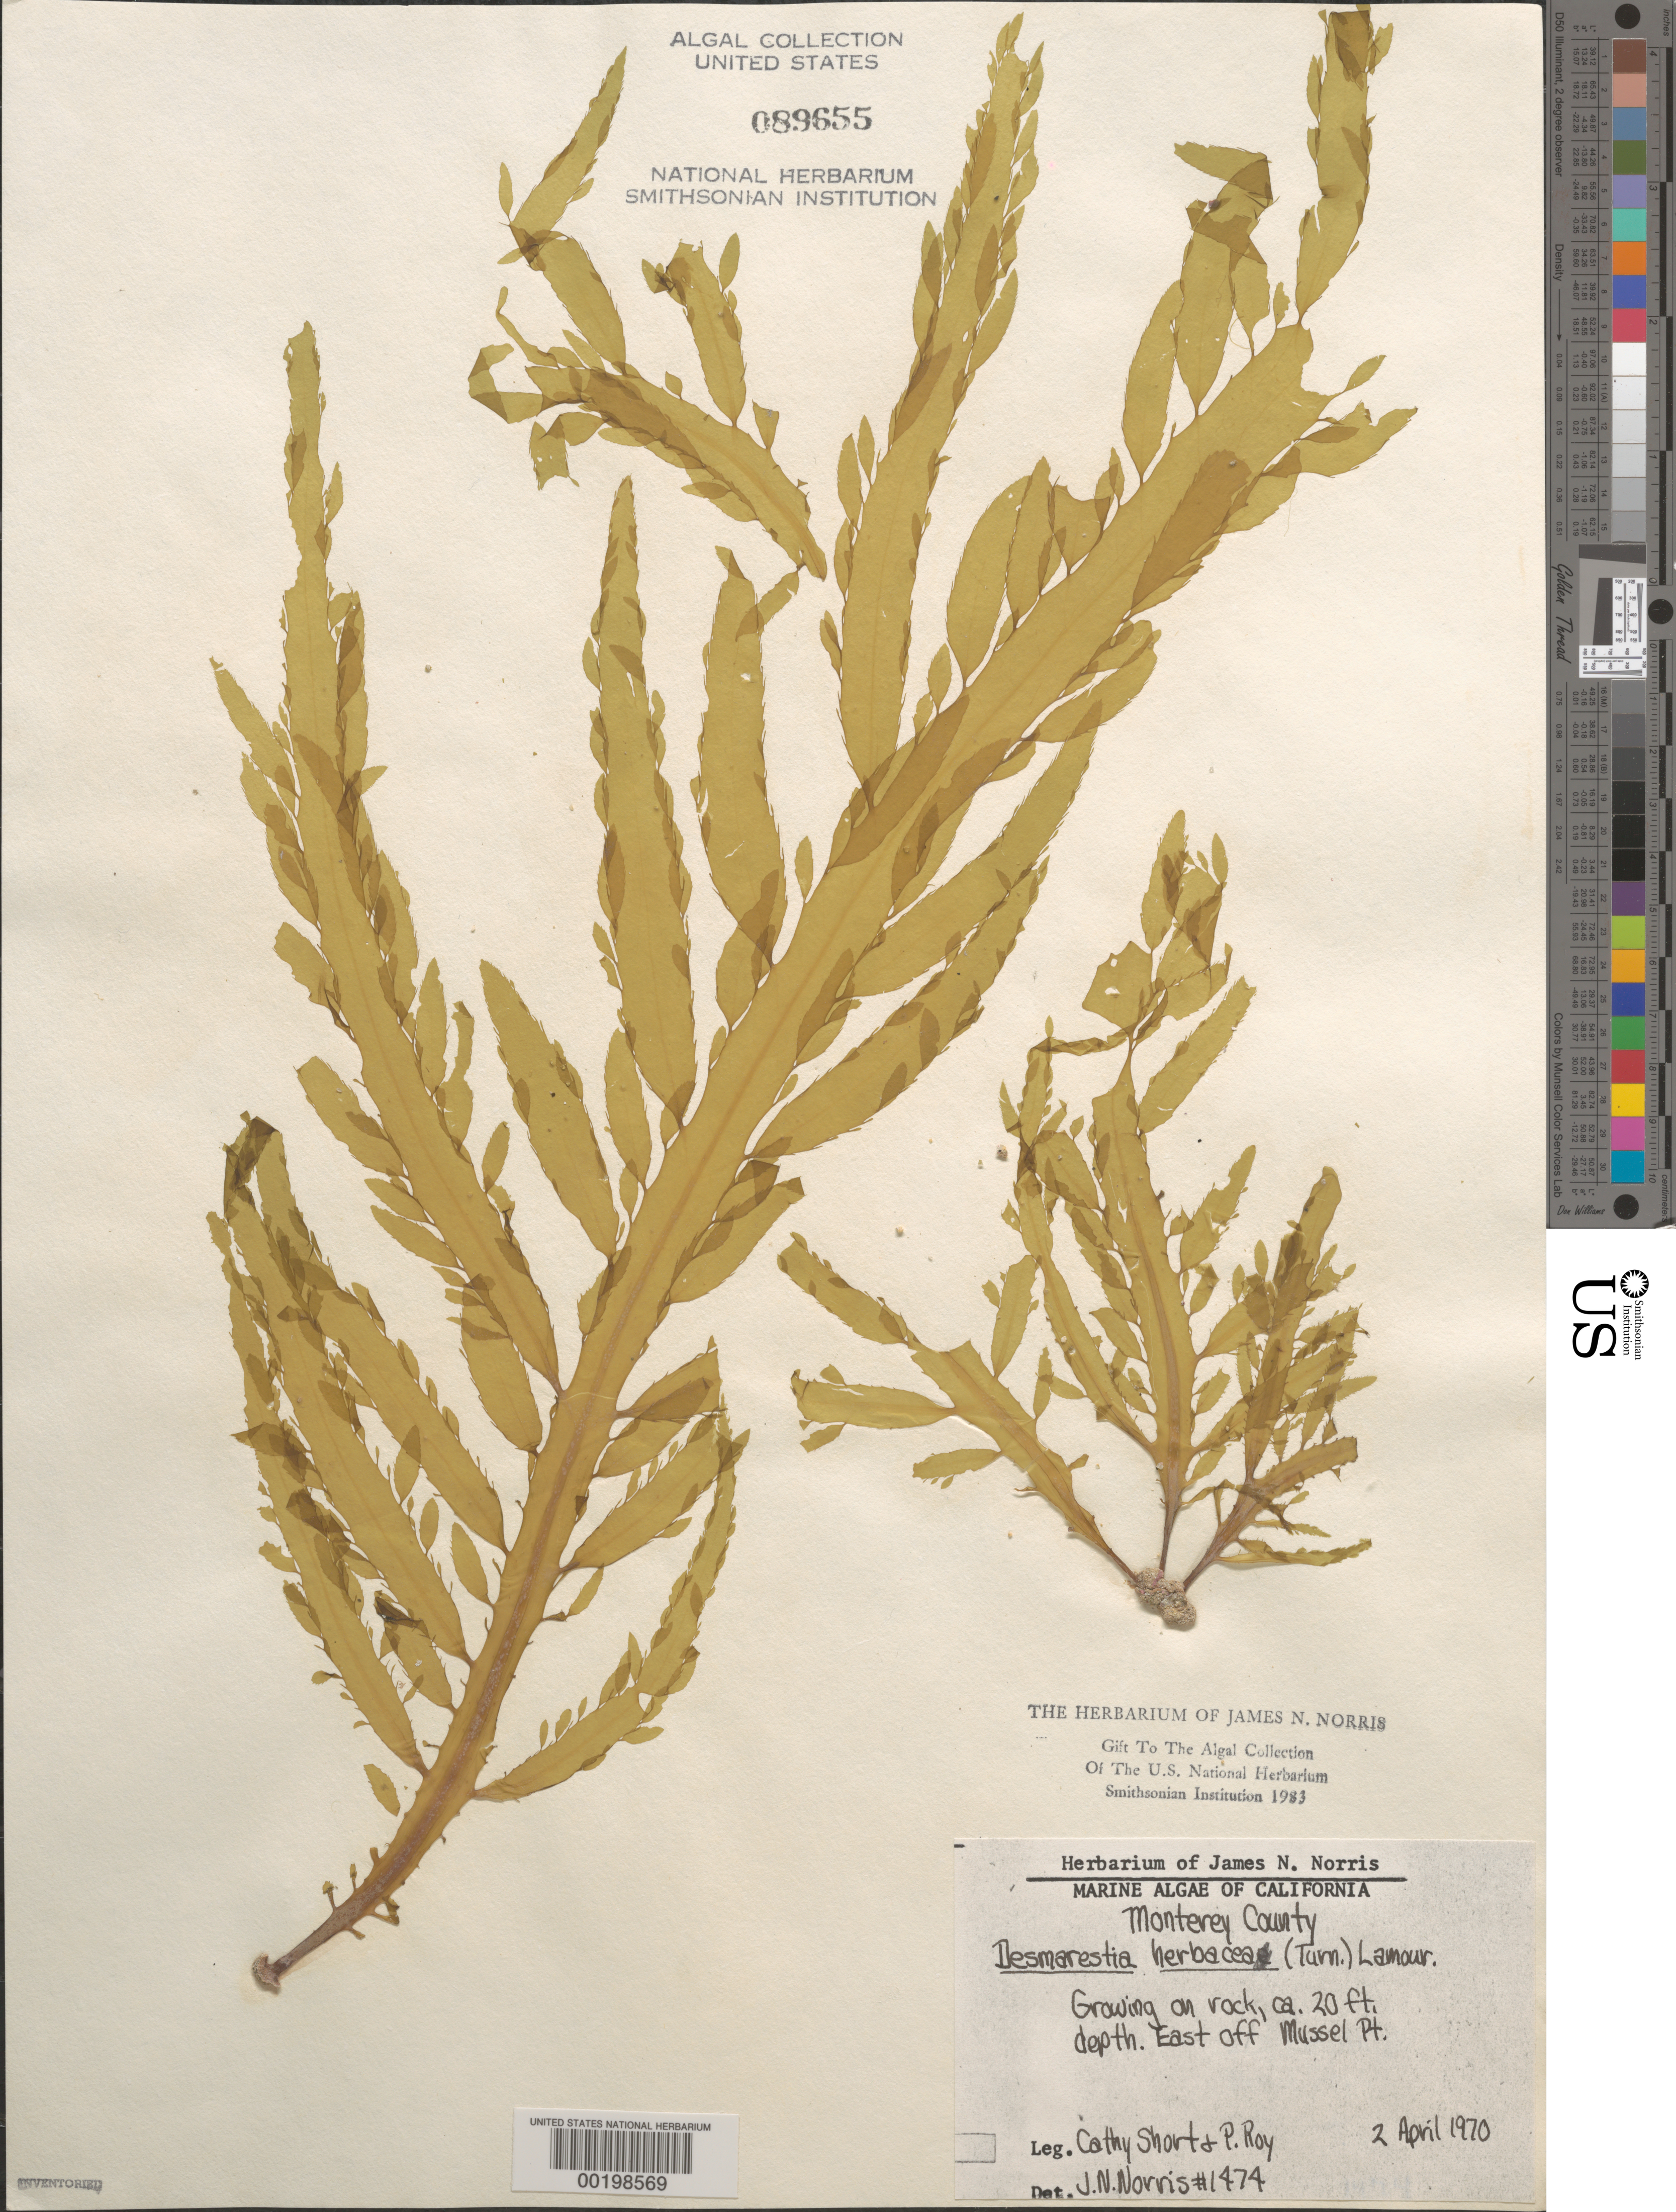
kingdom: Chromista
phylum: Ochrophyta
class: Phaeophyceae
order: Desmarestiales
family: Desmarestiaceae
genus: Desmarestia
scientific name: Desmarestia herbacea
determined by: Norris, James N.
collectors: C. Short & P. Roy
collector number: JN-1474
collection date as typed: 02 Apr 1970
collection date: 1970-04-02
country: United States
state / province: California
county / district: Monterey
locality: Off Mussel Point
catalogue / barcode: US 89655